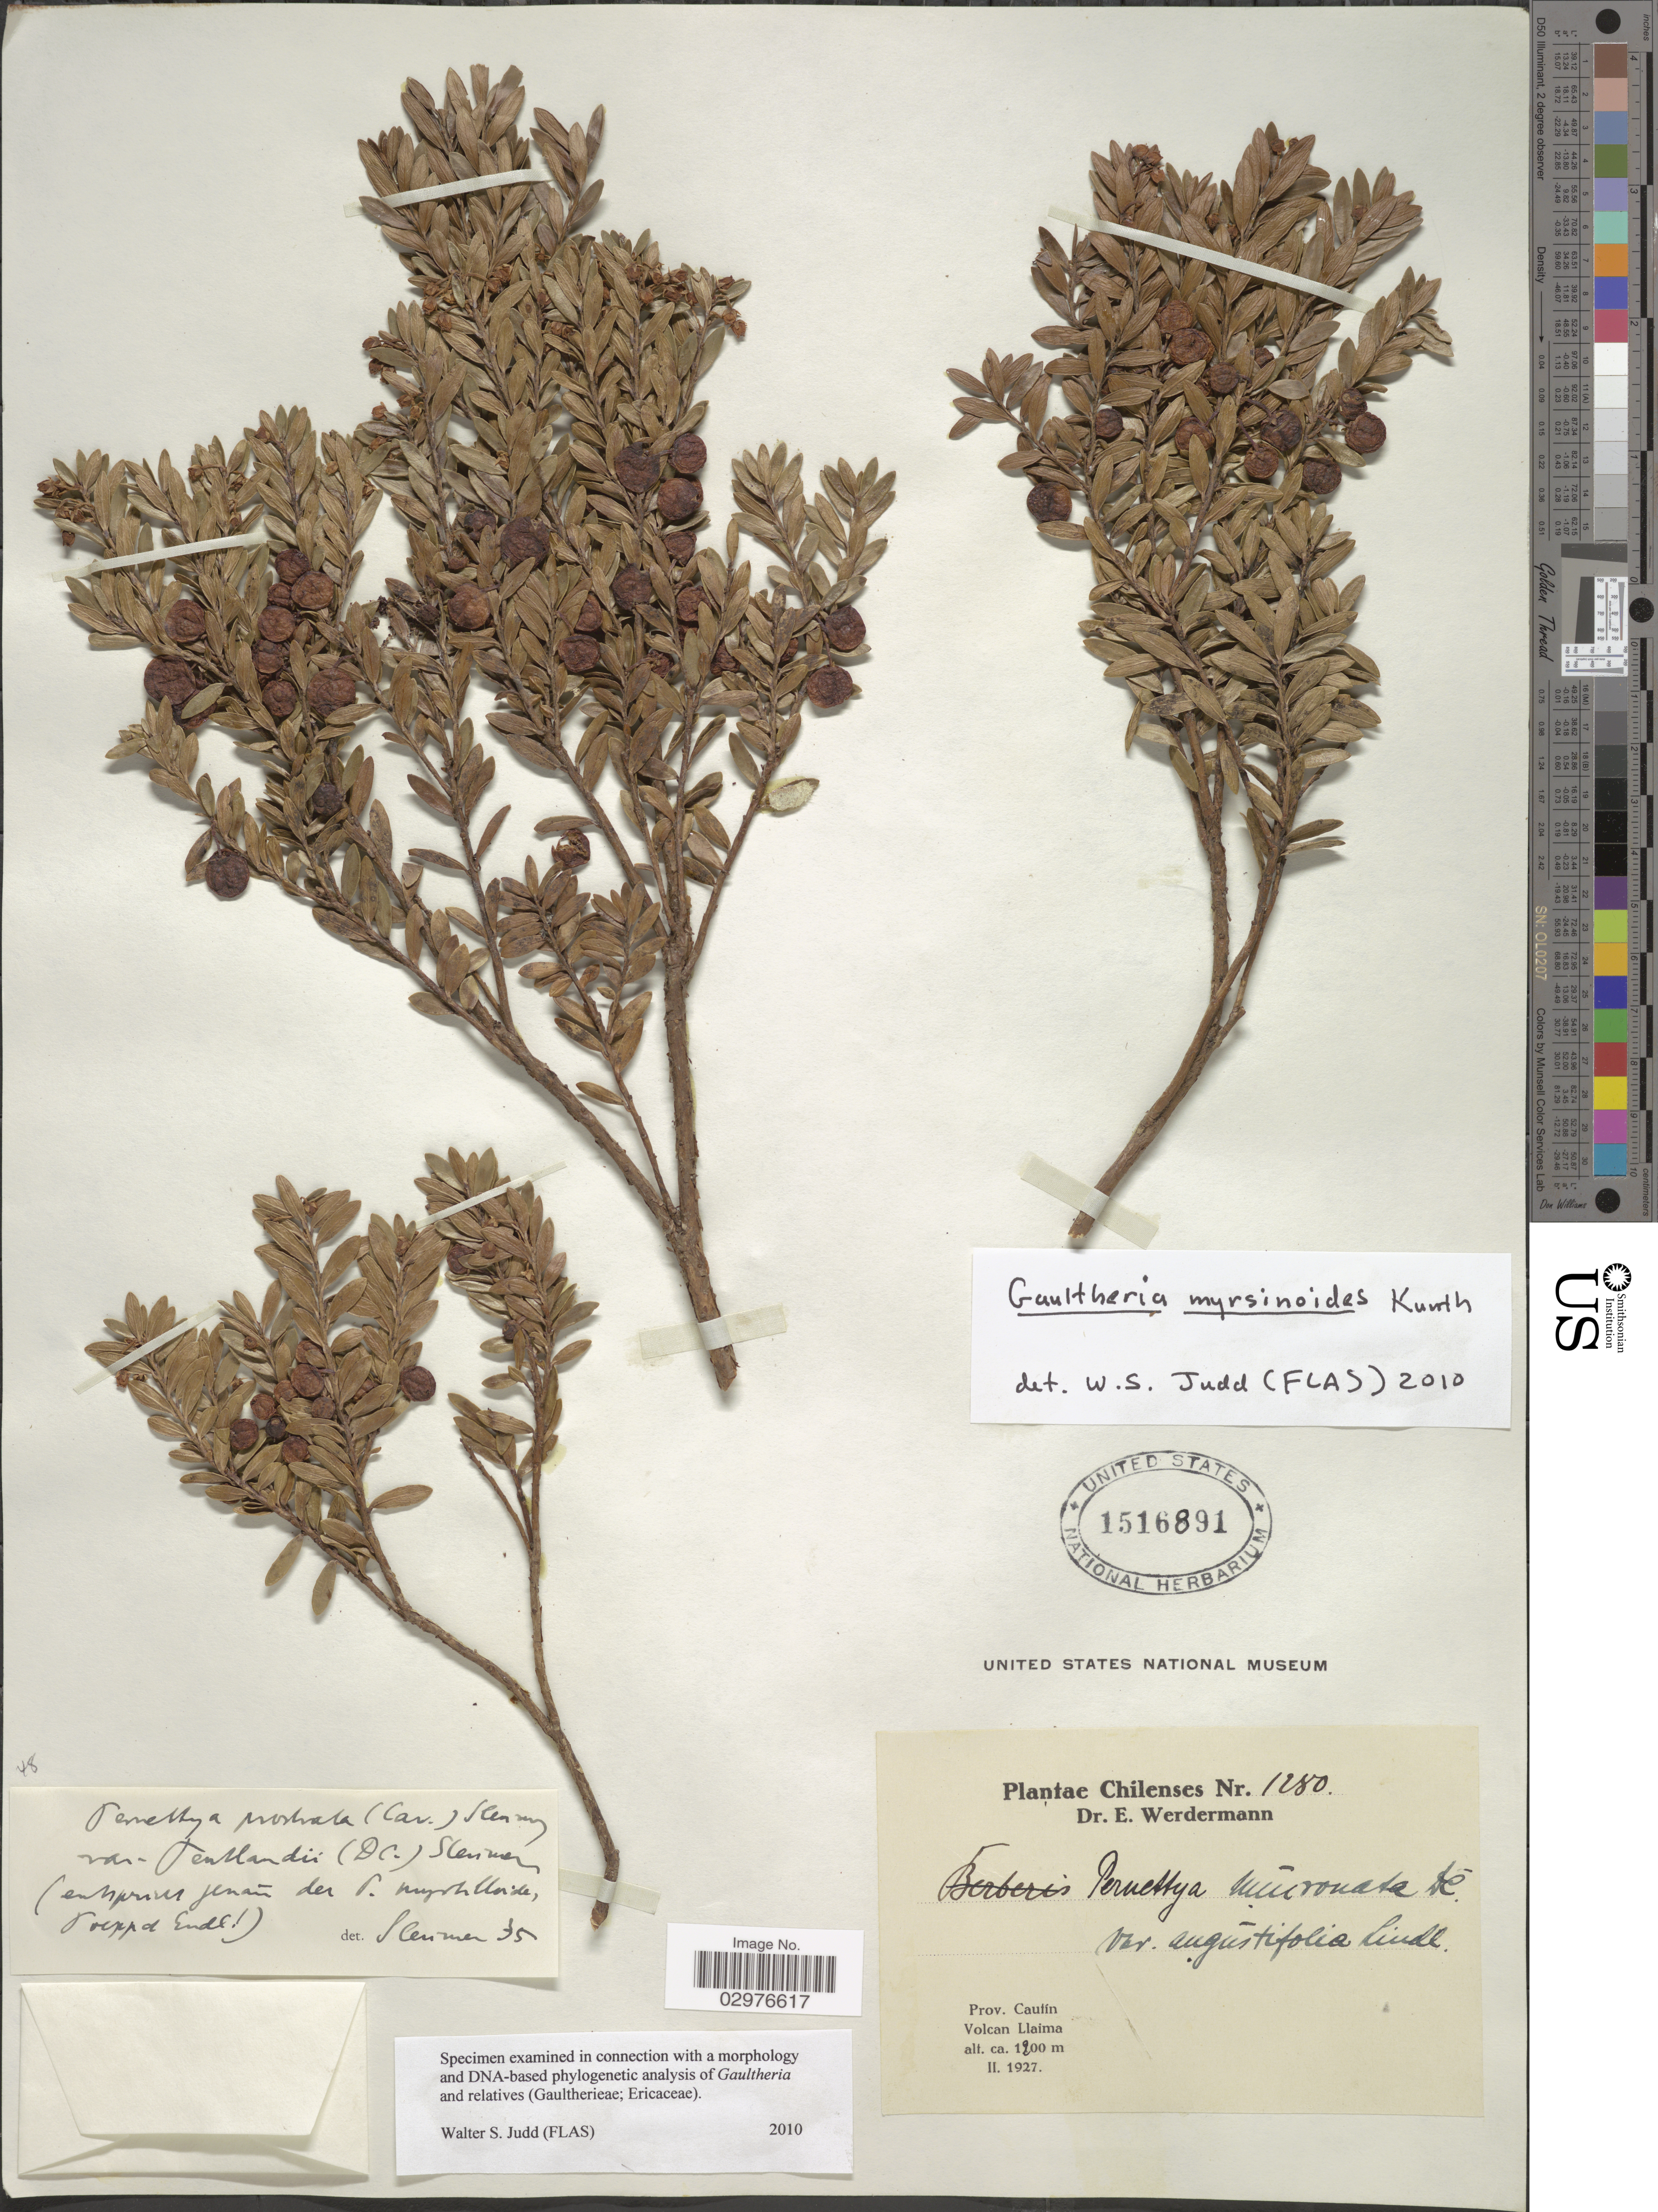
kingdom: Plantae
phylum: Tracheophyta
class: Magnoliopsida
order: Ericales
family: Ericaceae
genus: Gaultheria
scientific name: Gaultheria myrsinoides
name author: Kunth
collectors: E. Werdermann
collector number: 1280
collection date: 1927-02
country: Chile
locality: Prov. Cautín. Volcan Llaima.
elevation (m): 1200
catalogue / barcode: US 1516891